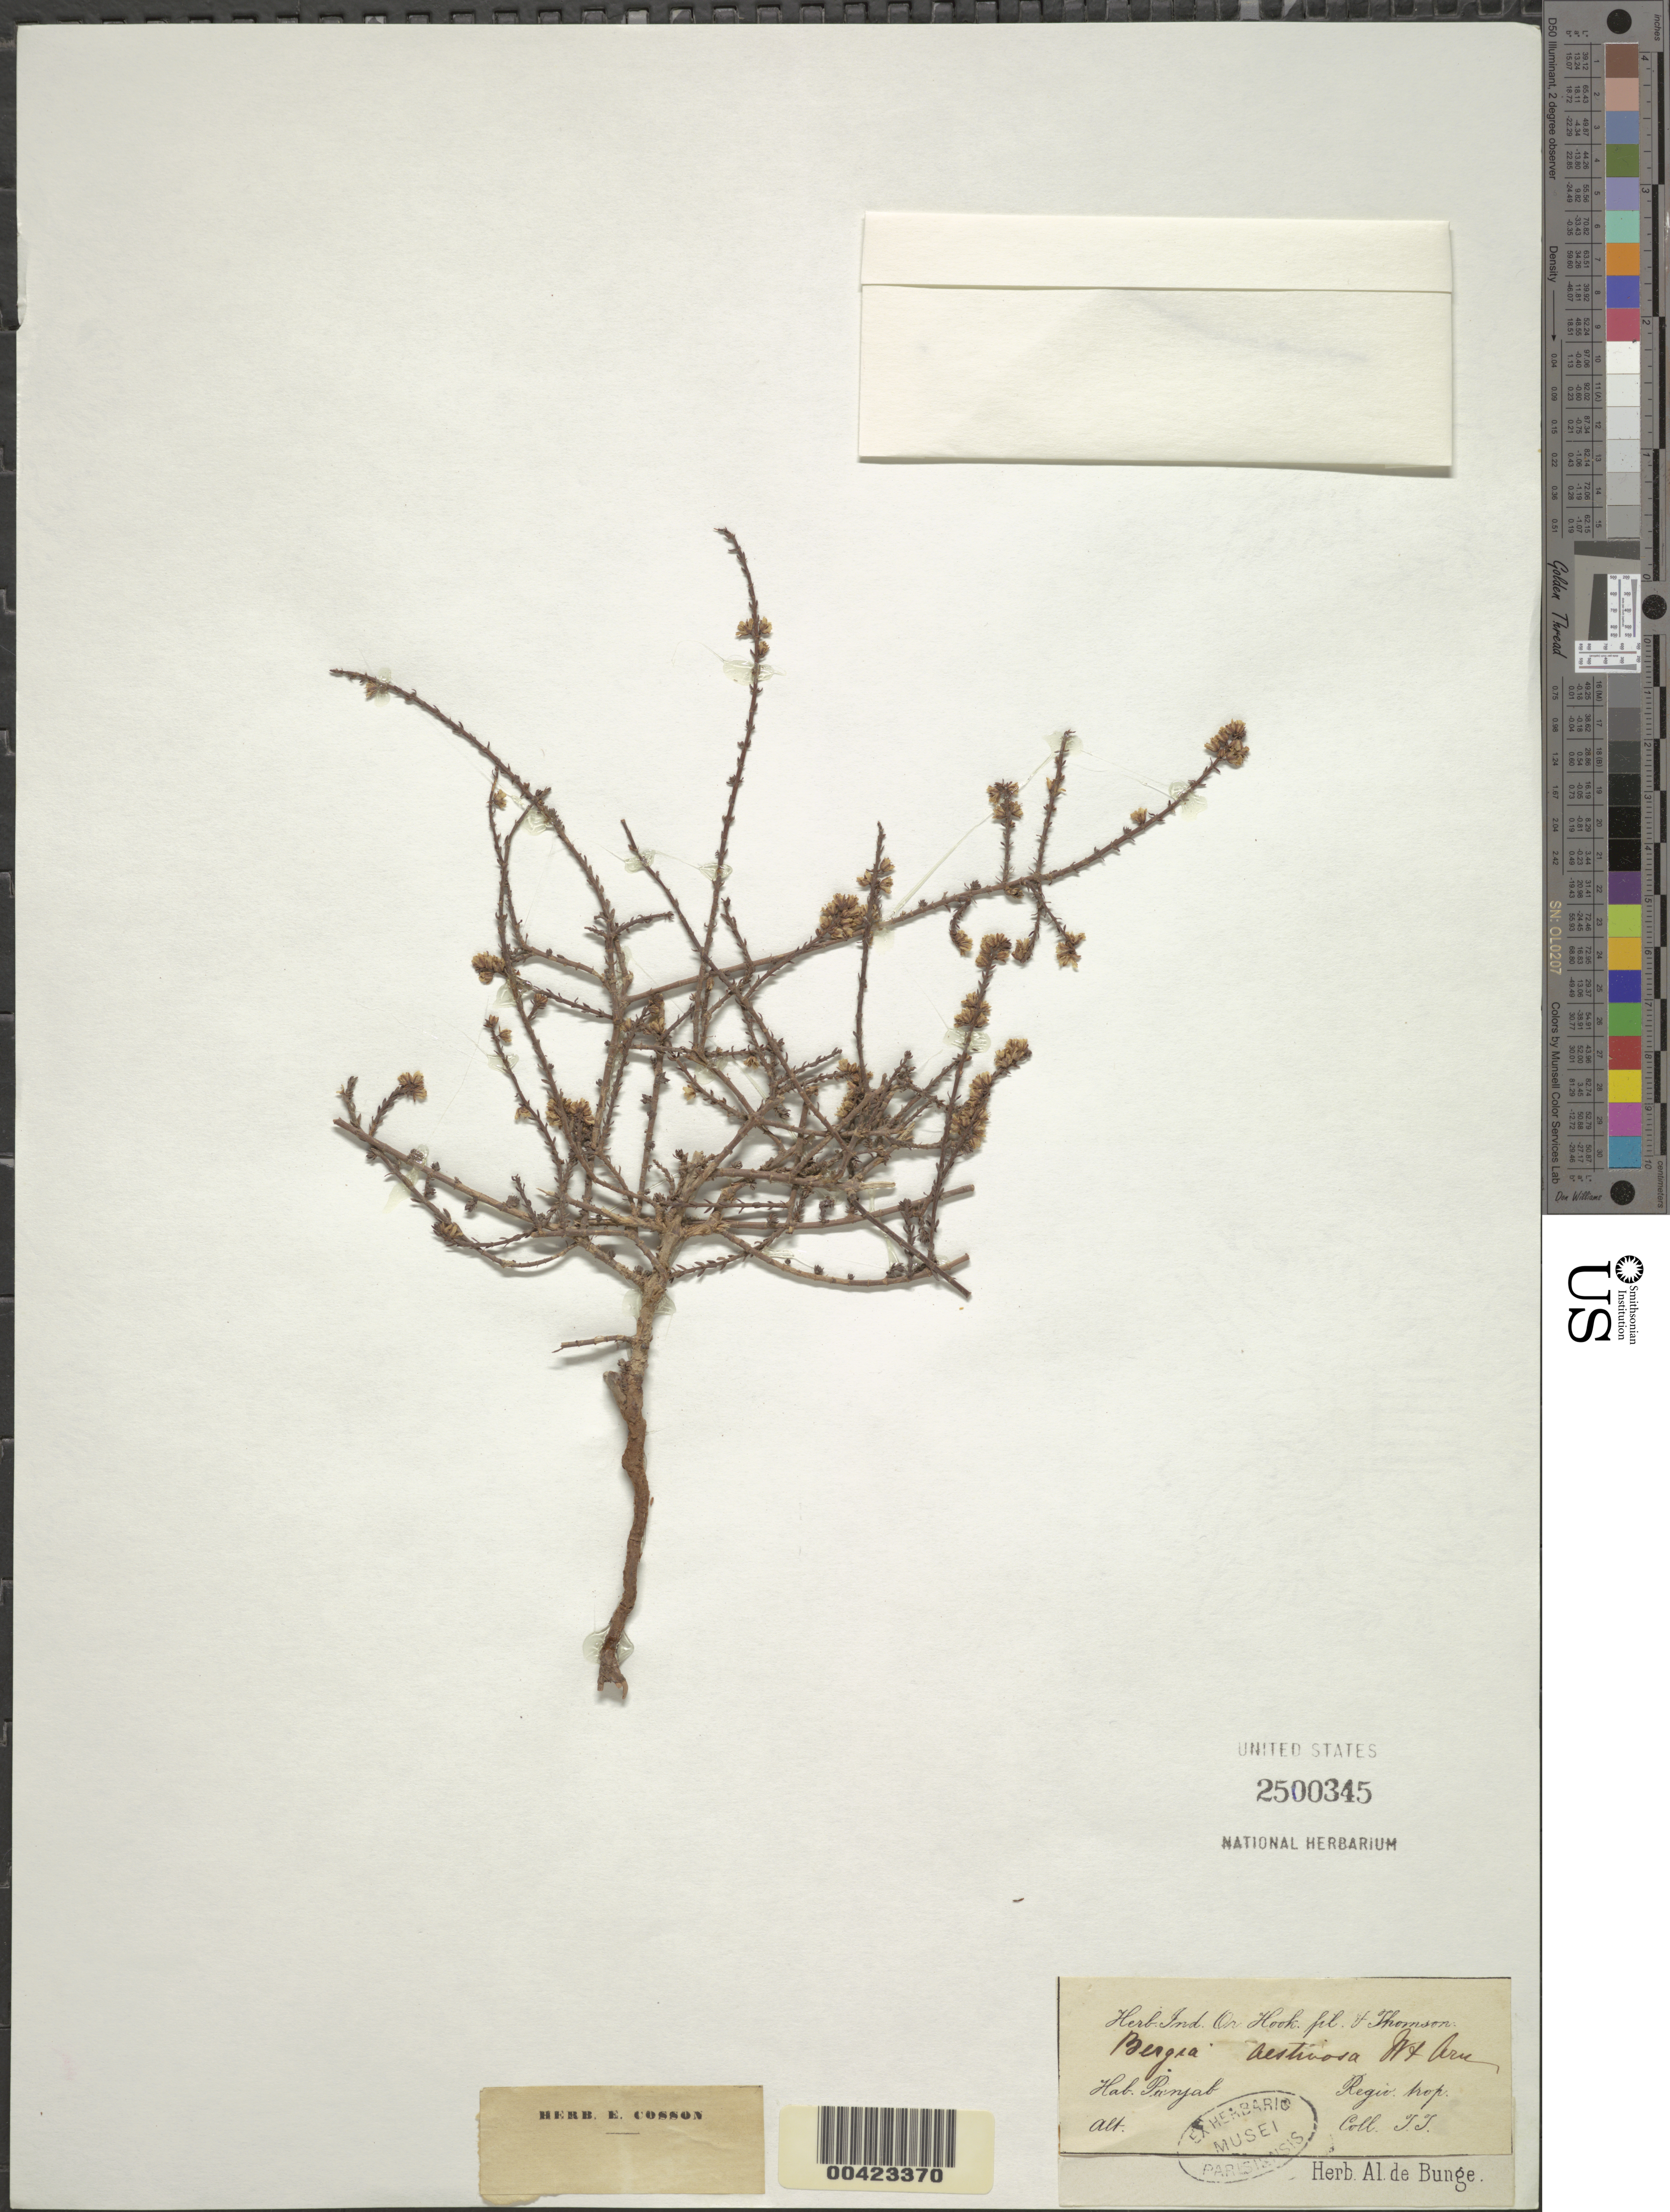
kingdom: Plantae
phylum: Tracheophyta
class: Magnoliopsida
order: Malpighiales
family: Elatinaceae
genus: Bergia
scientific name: Bergia aestivosa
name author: Steud.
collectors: T. Thomson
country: India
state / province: Punjab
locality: Punjab. [country: pakistan?]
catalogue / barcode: US 2500345